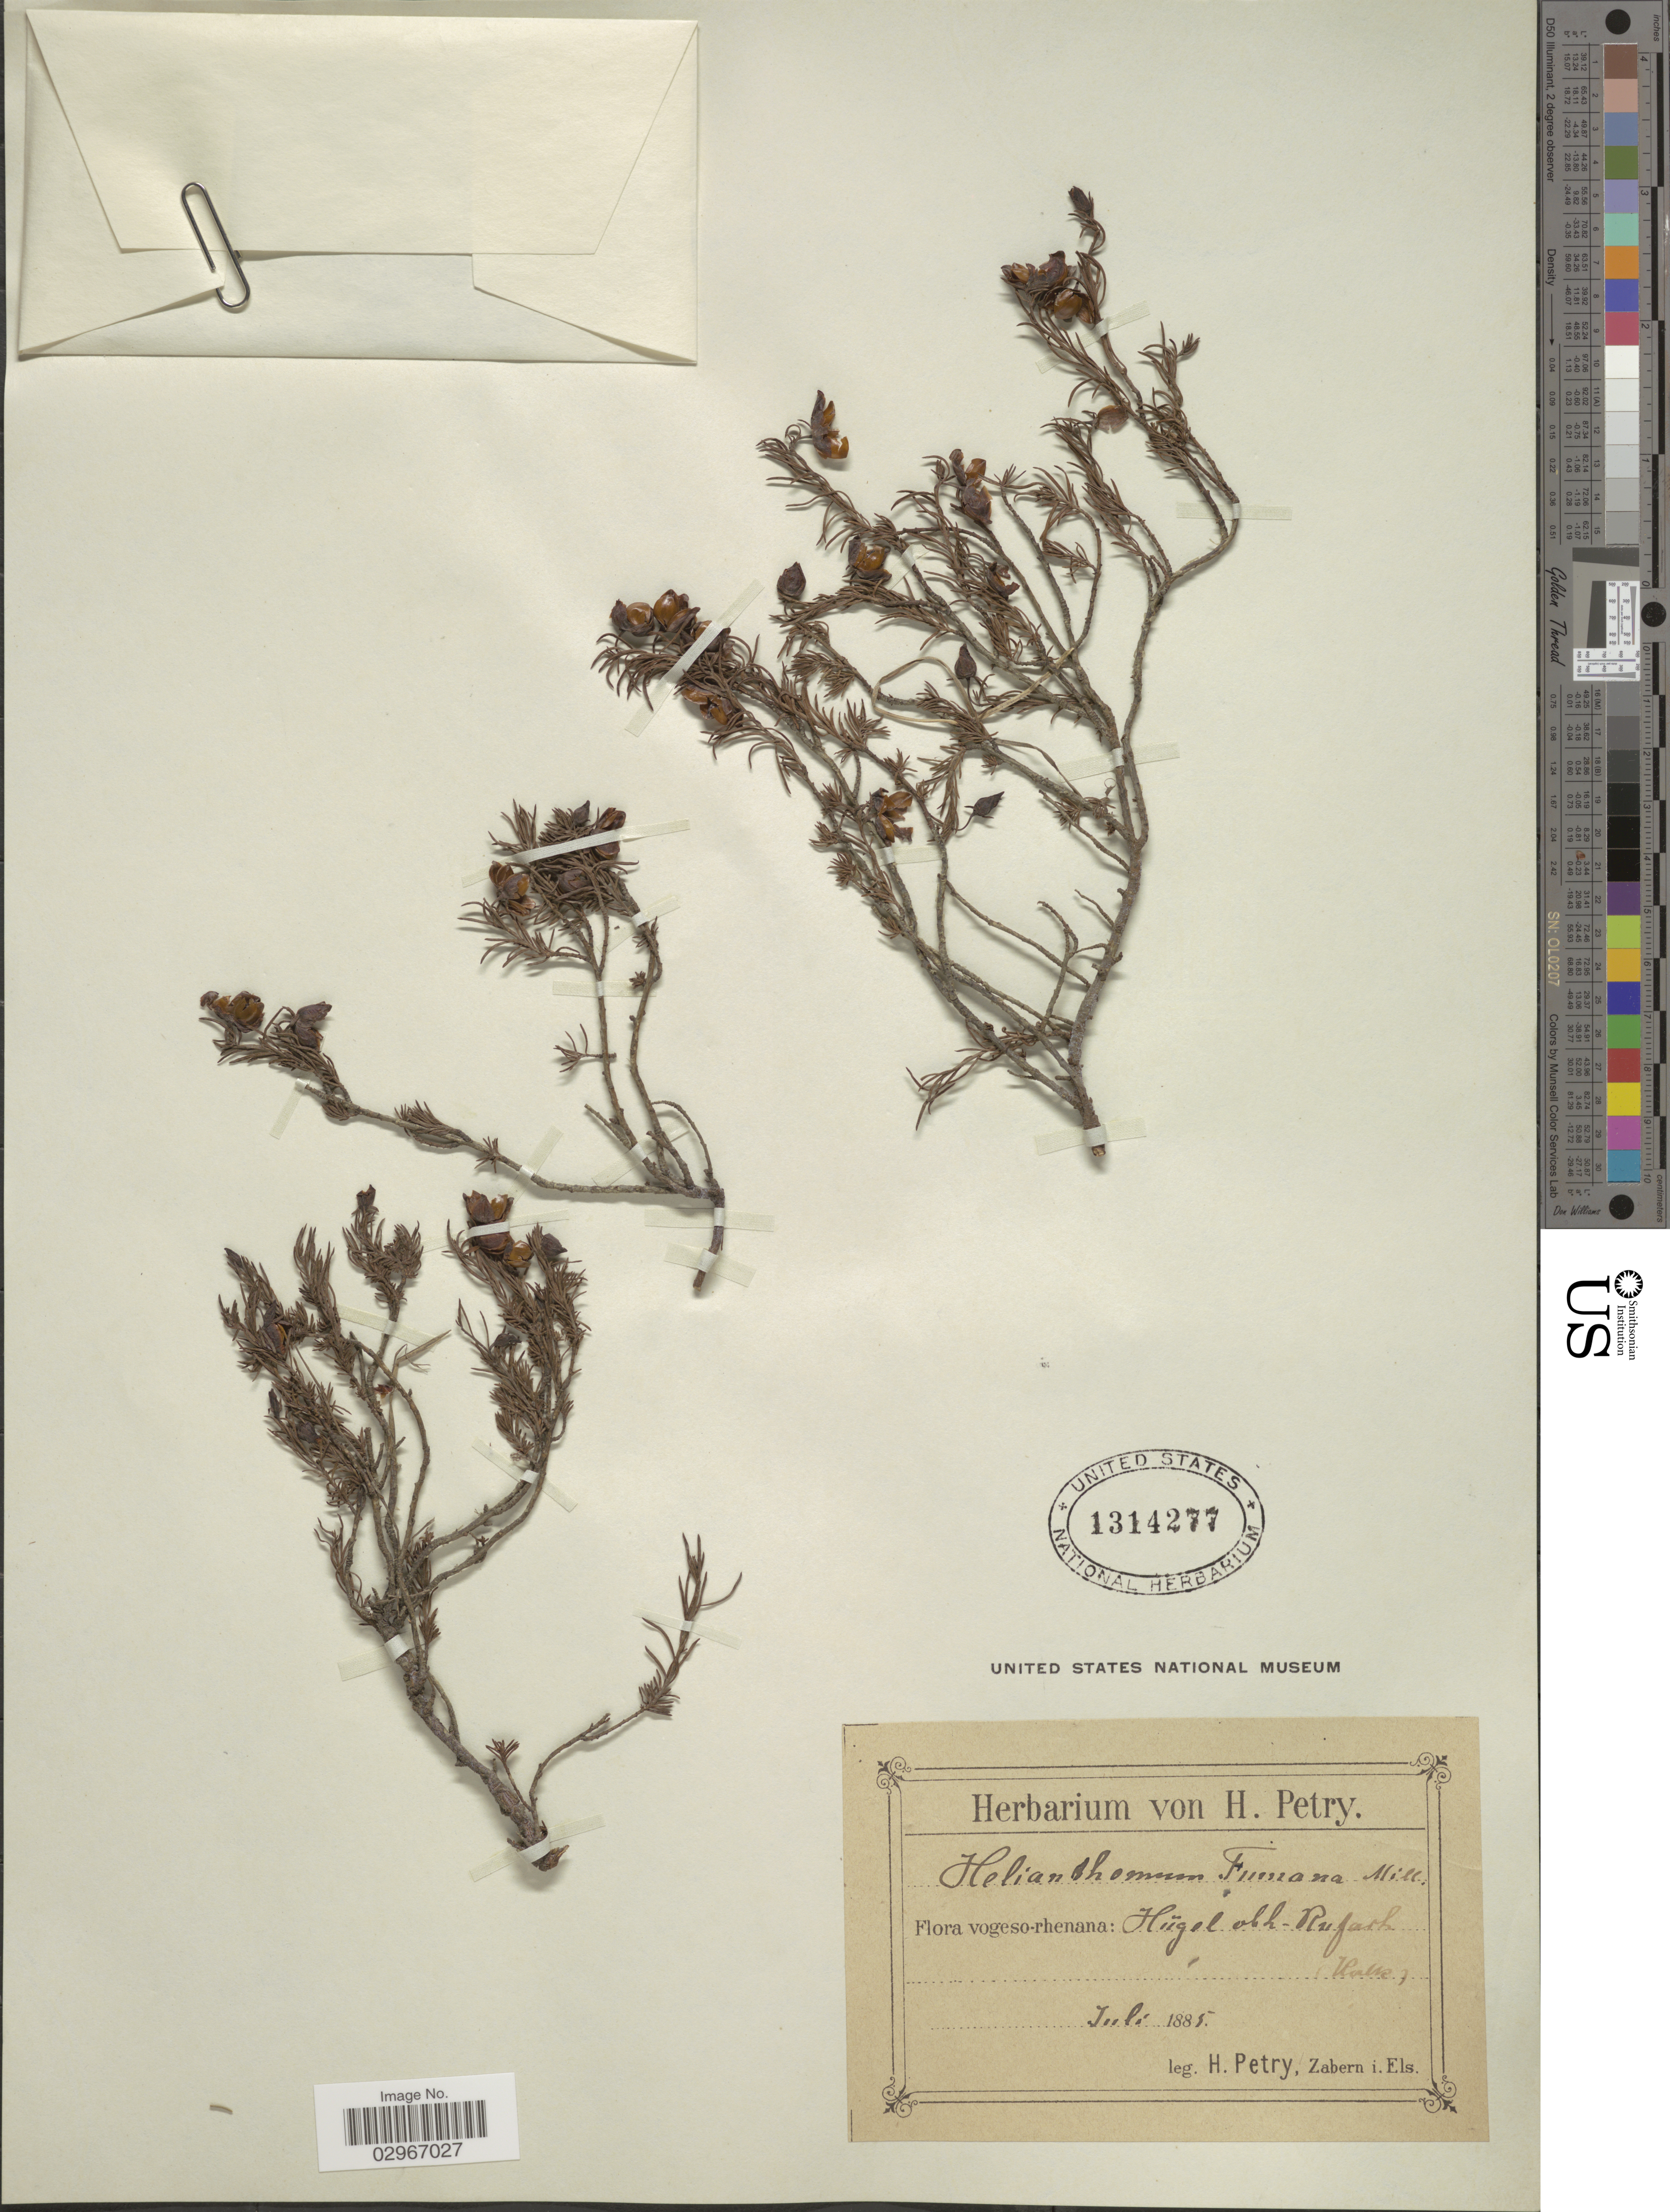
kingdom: Plantae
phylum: Tracheophyta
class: Magnoliopsida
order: Malvales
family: Cistaceae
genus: Helianthemum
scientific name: Helianthemum fumana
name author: Mill.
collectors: H. Petry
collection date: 1885-07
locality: Vogeso-rhenana: Hügel obh - Rufark. (Valle). [interpreted]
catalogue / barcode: US 1314277